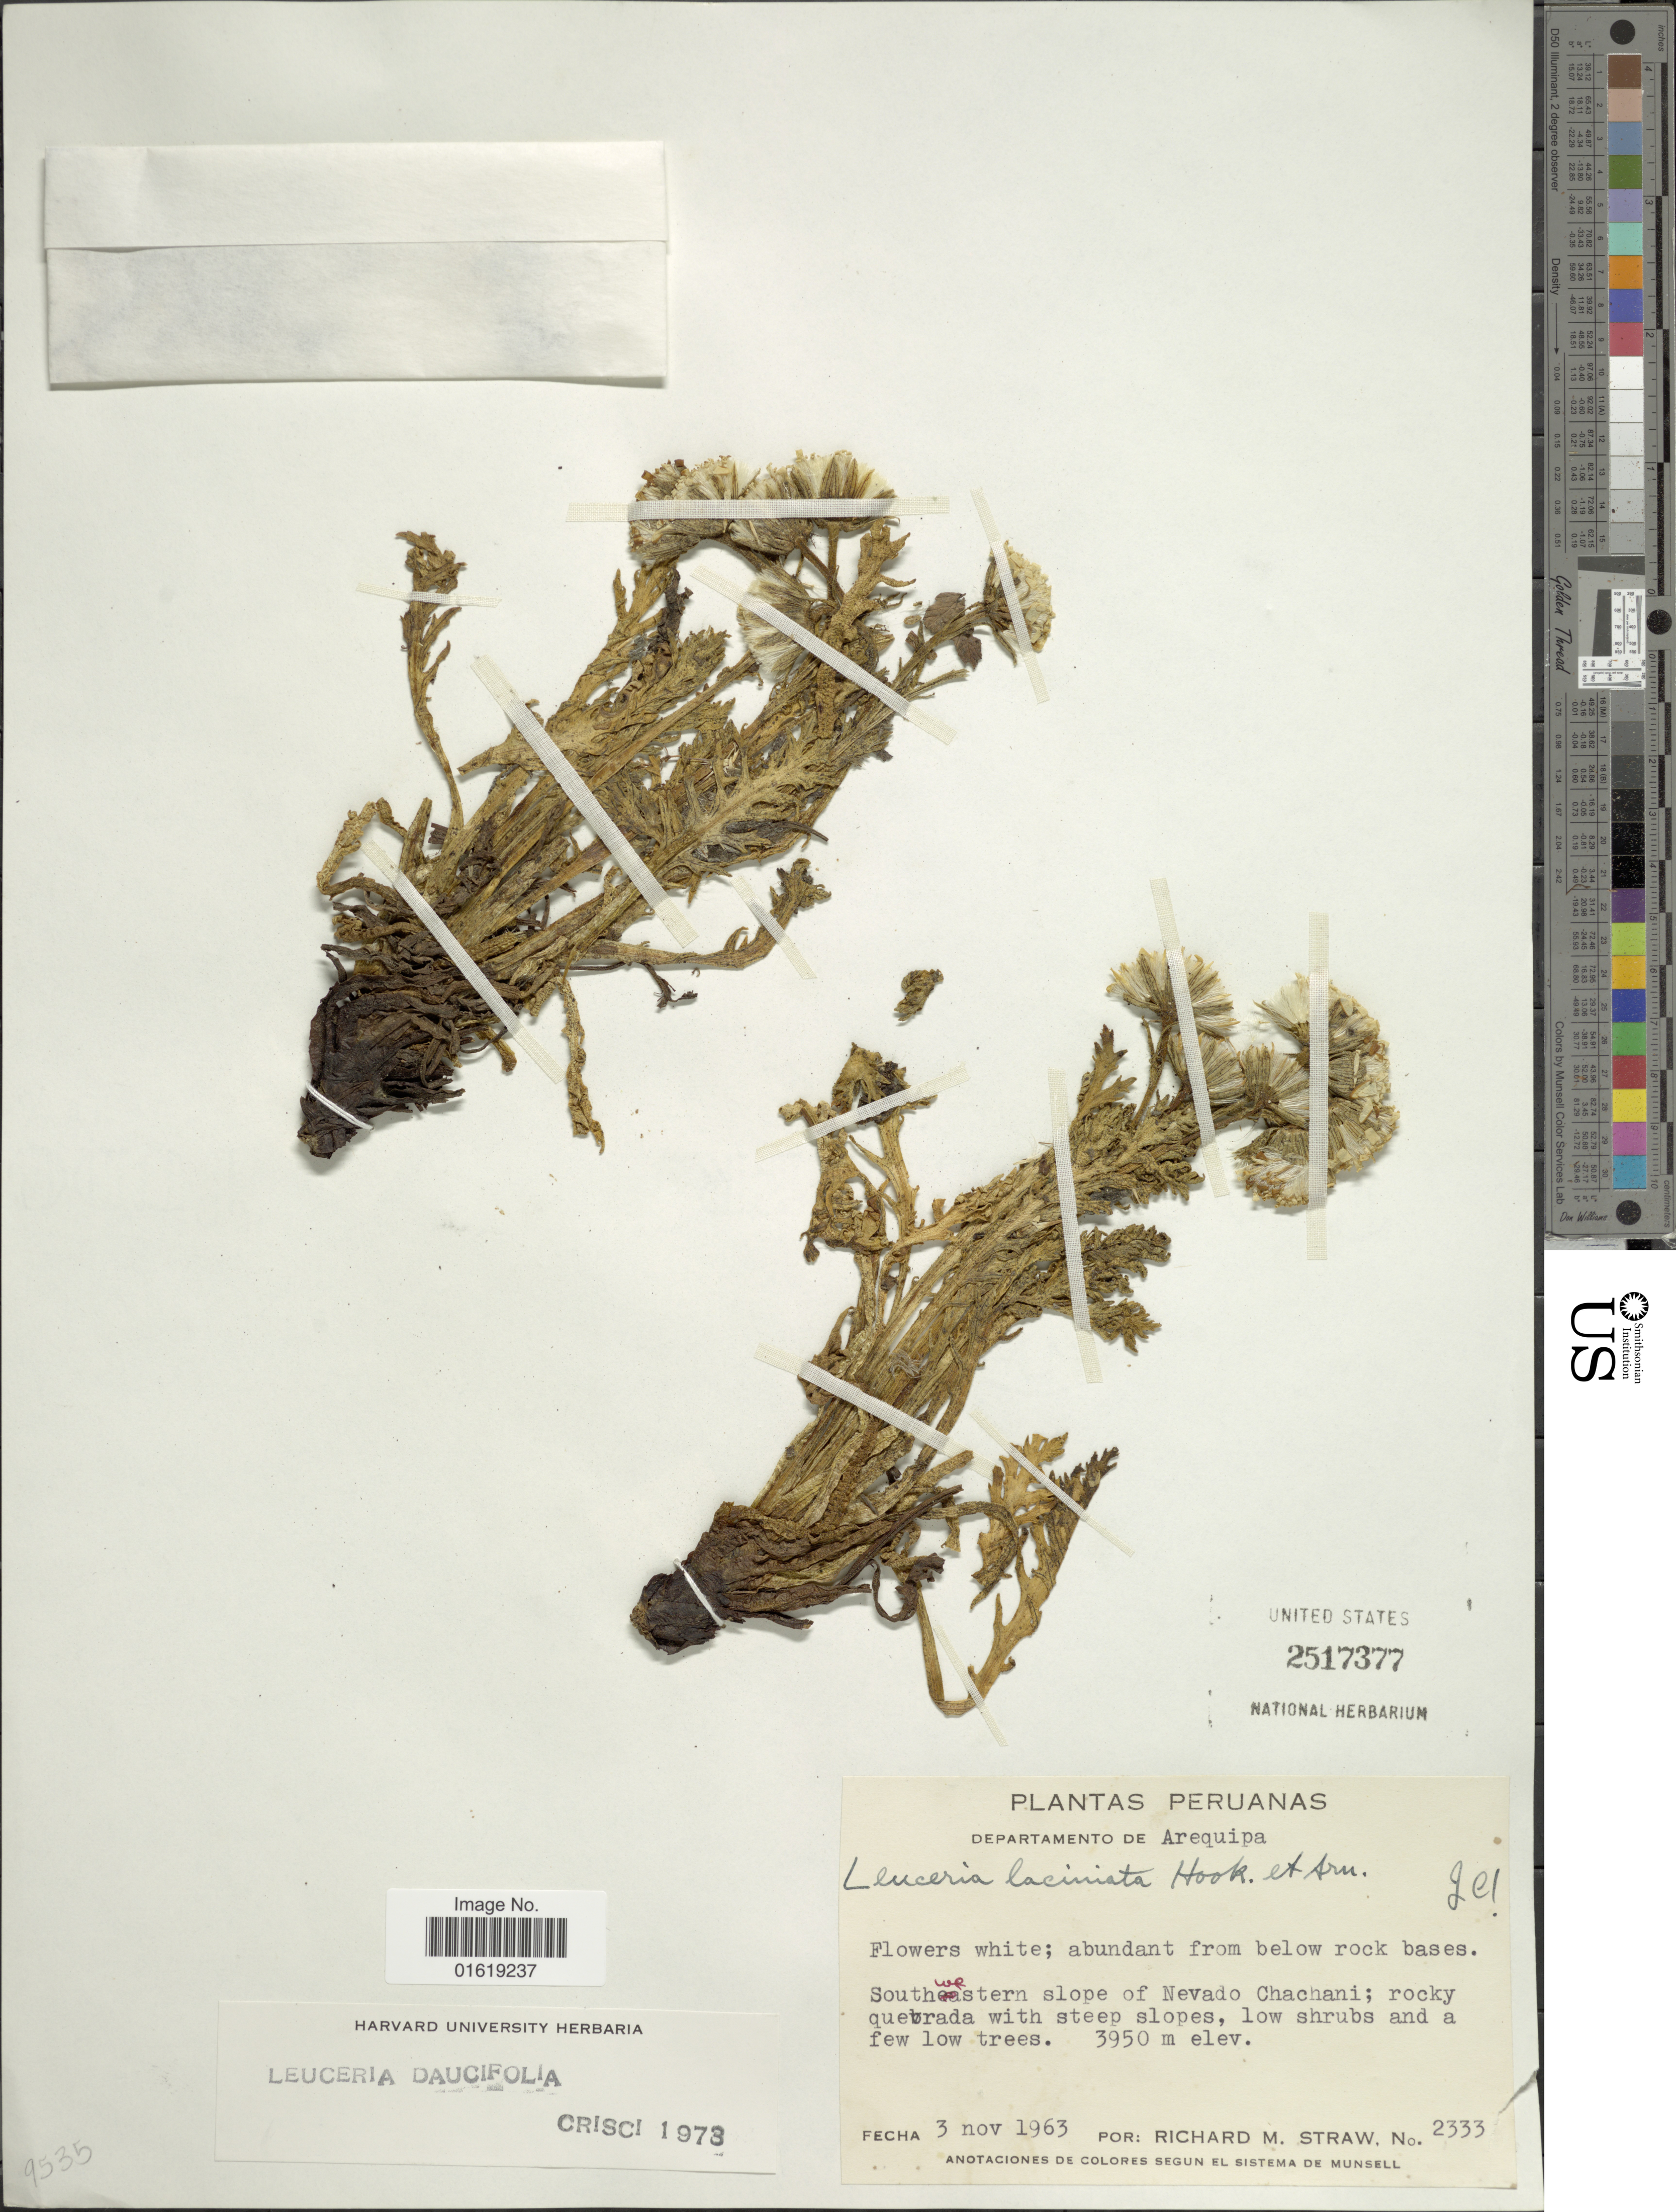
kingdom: Plantae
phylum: Tracheophyta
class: Magnoliopsida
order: Asterales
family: Asteraceae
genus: Leucheria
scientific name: Leucheria daucifolia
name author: Crisci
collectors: R. M. Straw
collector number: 2333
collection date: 1963-11-03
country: Peru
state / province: Arequipa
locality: Southwestern slope of Nevado Chachani.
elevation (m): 3950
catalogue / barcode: US 2517377